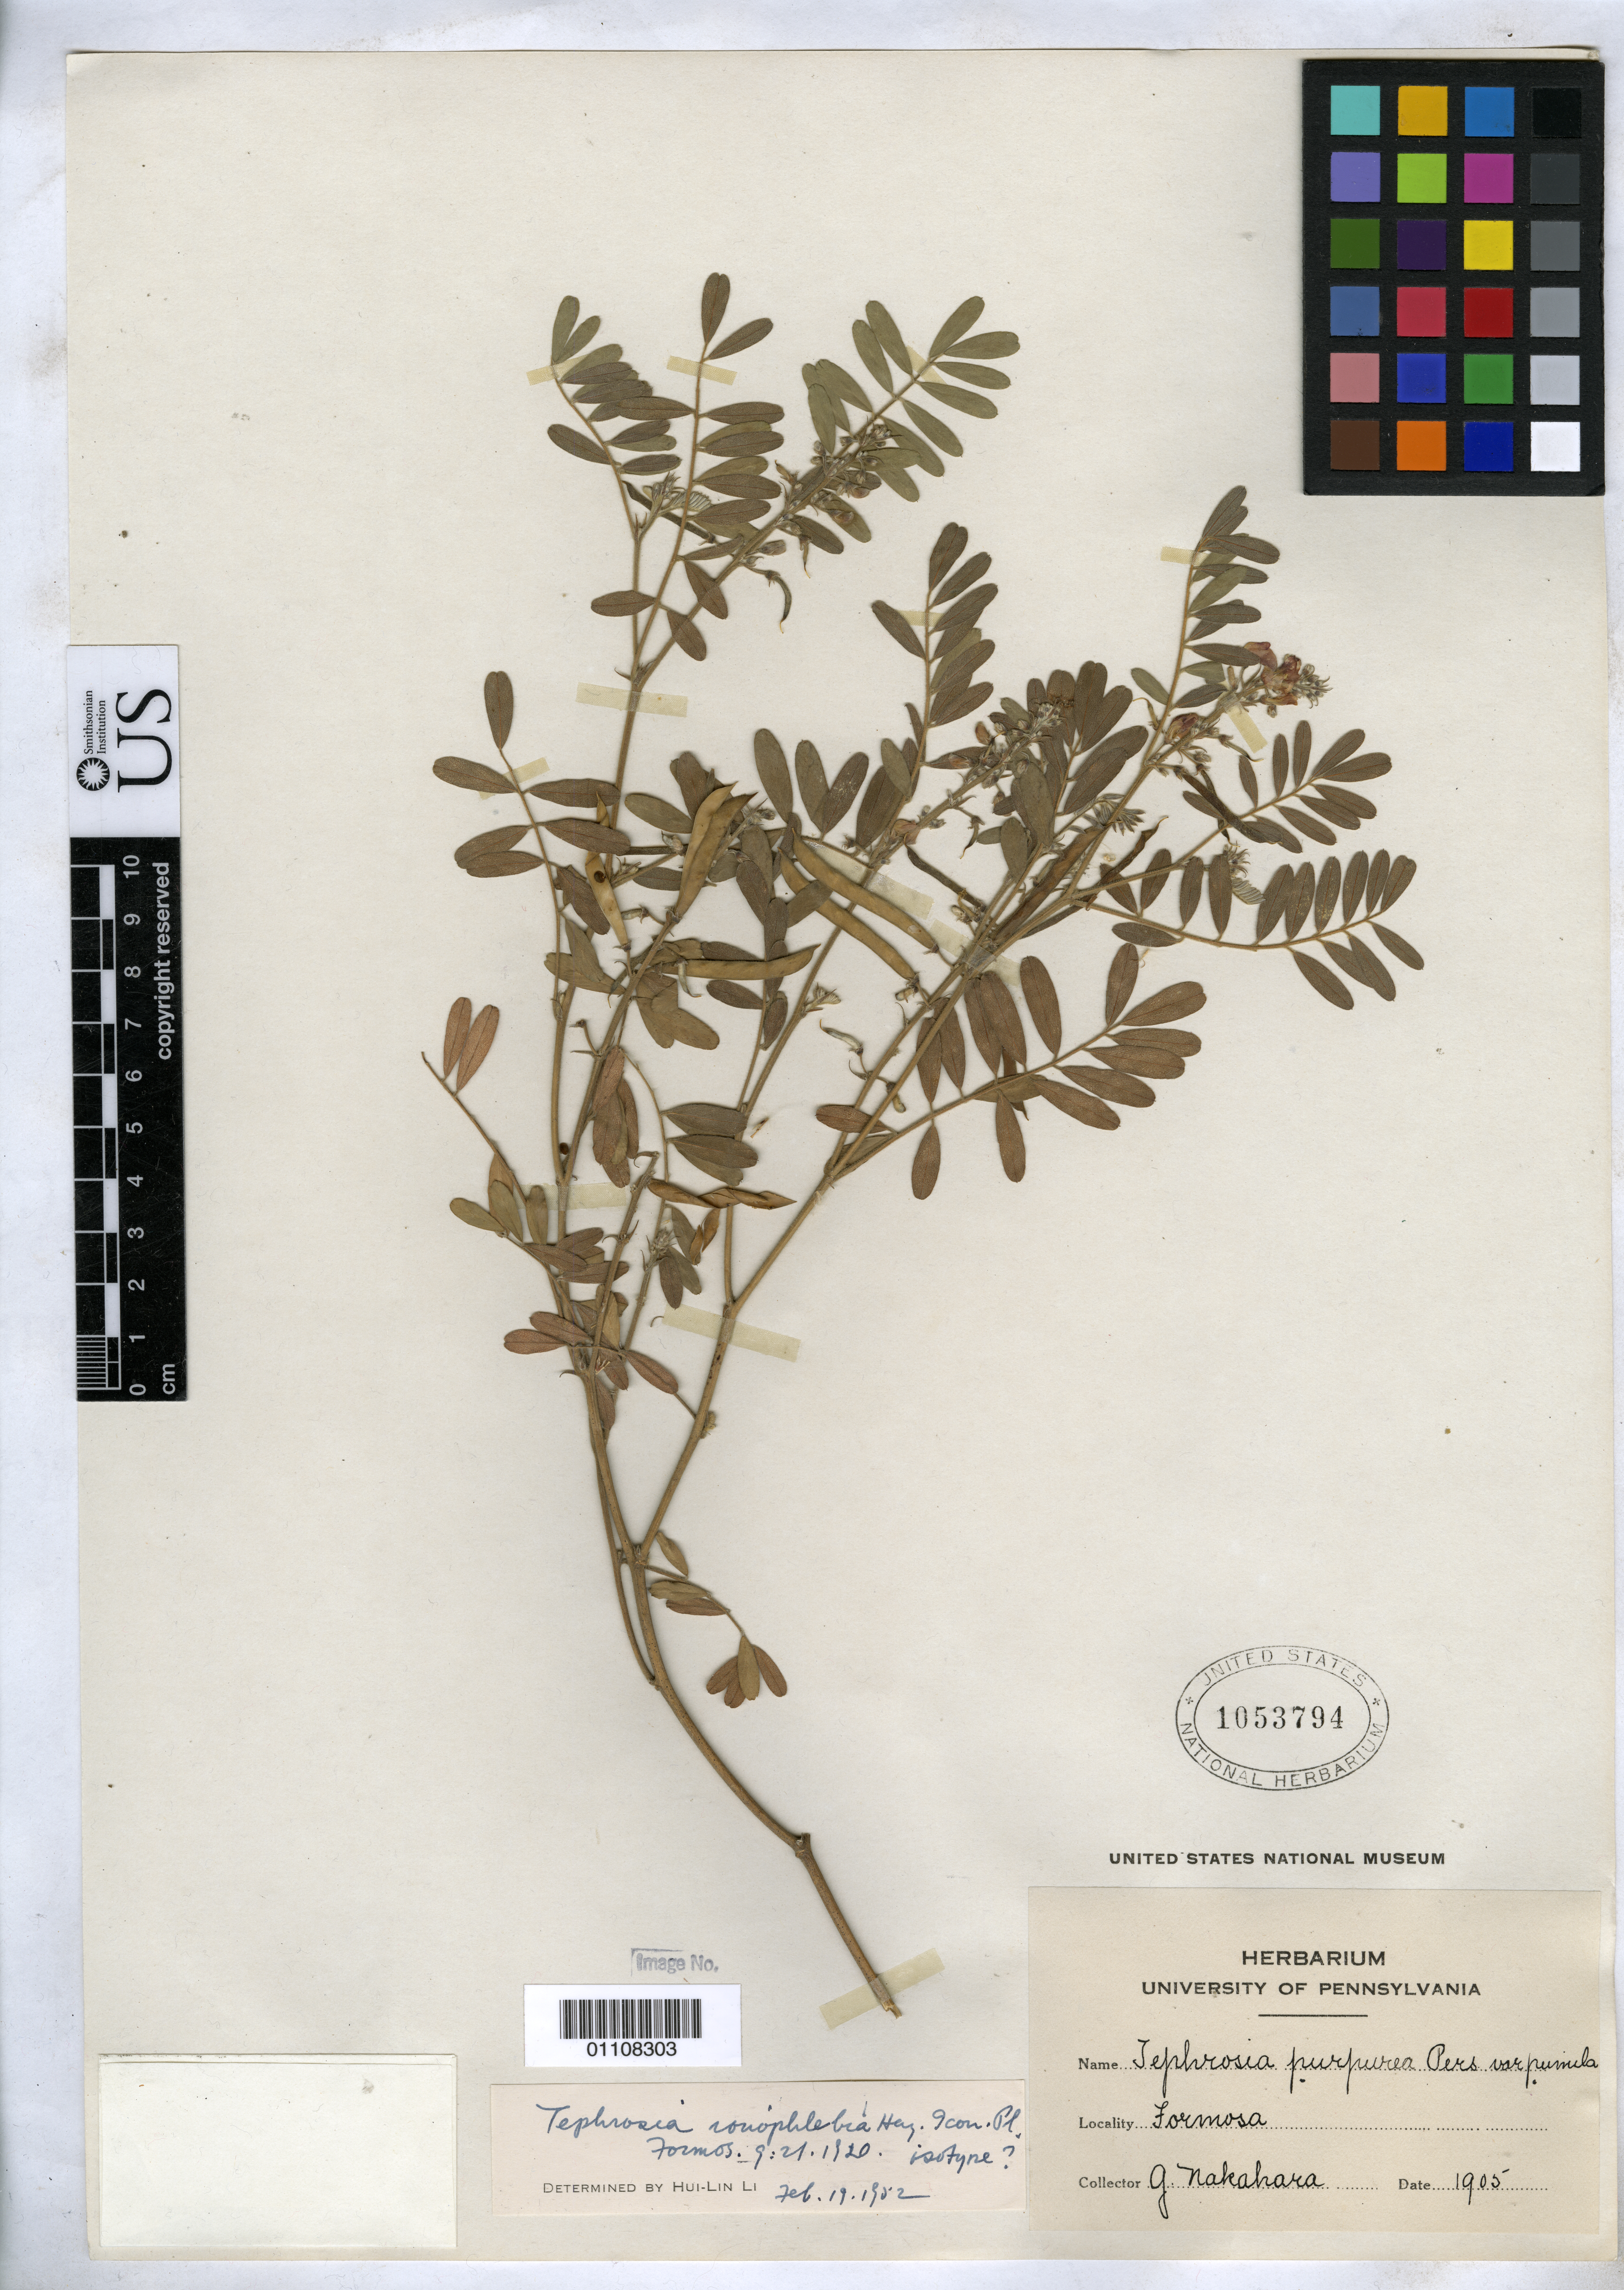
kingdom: Plantae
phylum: Tracheophyta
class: Magnoliopsida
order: Fabales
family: Fabaceae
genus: Tephrosia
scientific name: Tephrosia ionophlebia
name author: Hayata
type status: Possible Type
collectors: G. Nakahara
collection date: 1905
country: Taiwan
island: Taiwan [Formosa]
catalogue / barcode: US 1053794